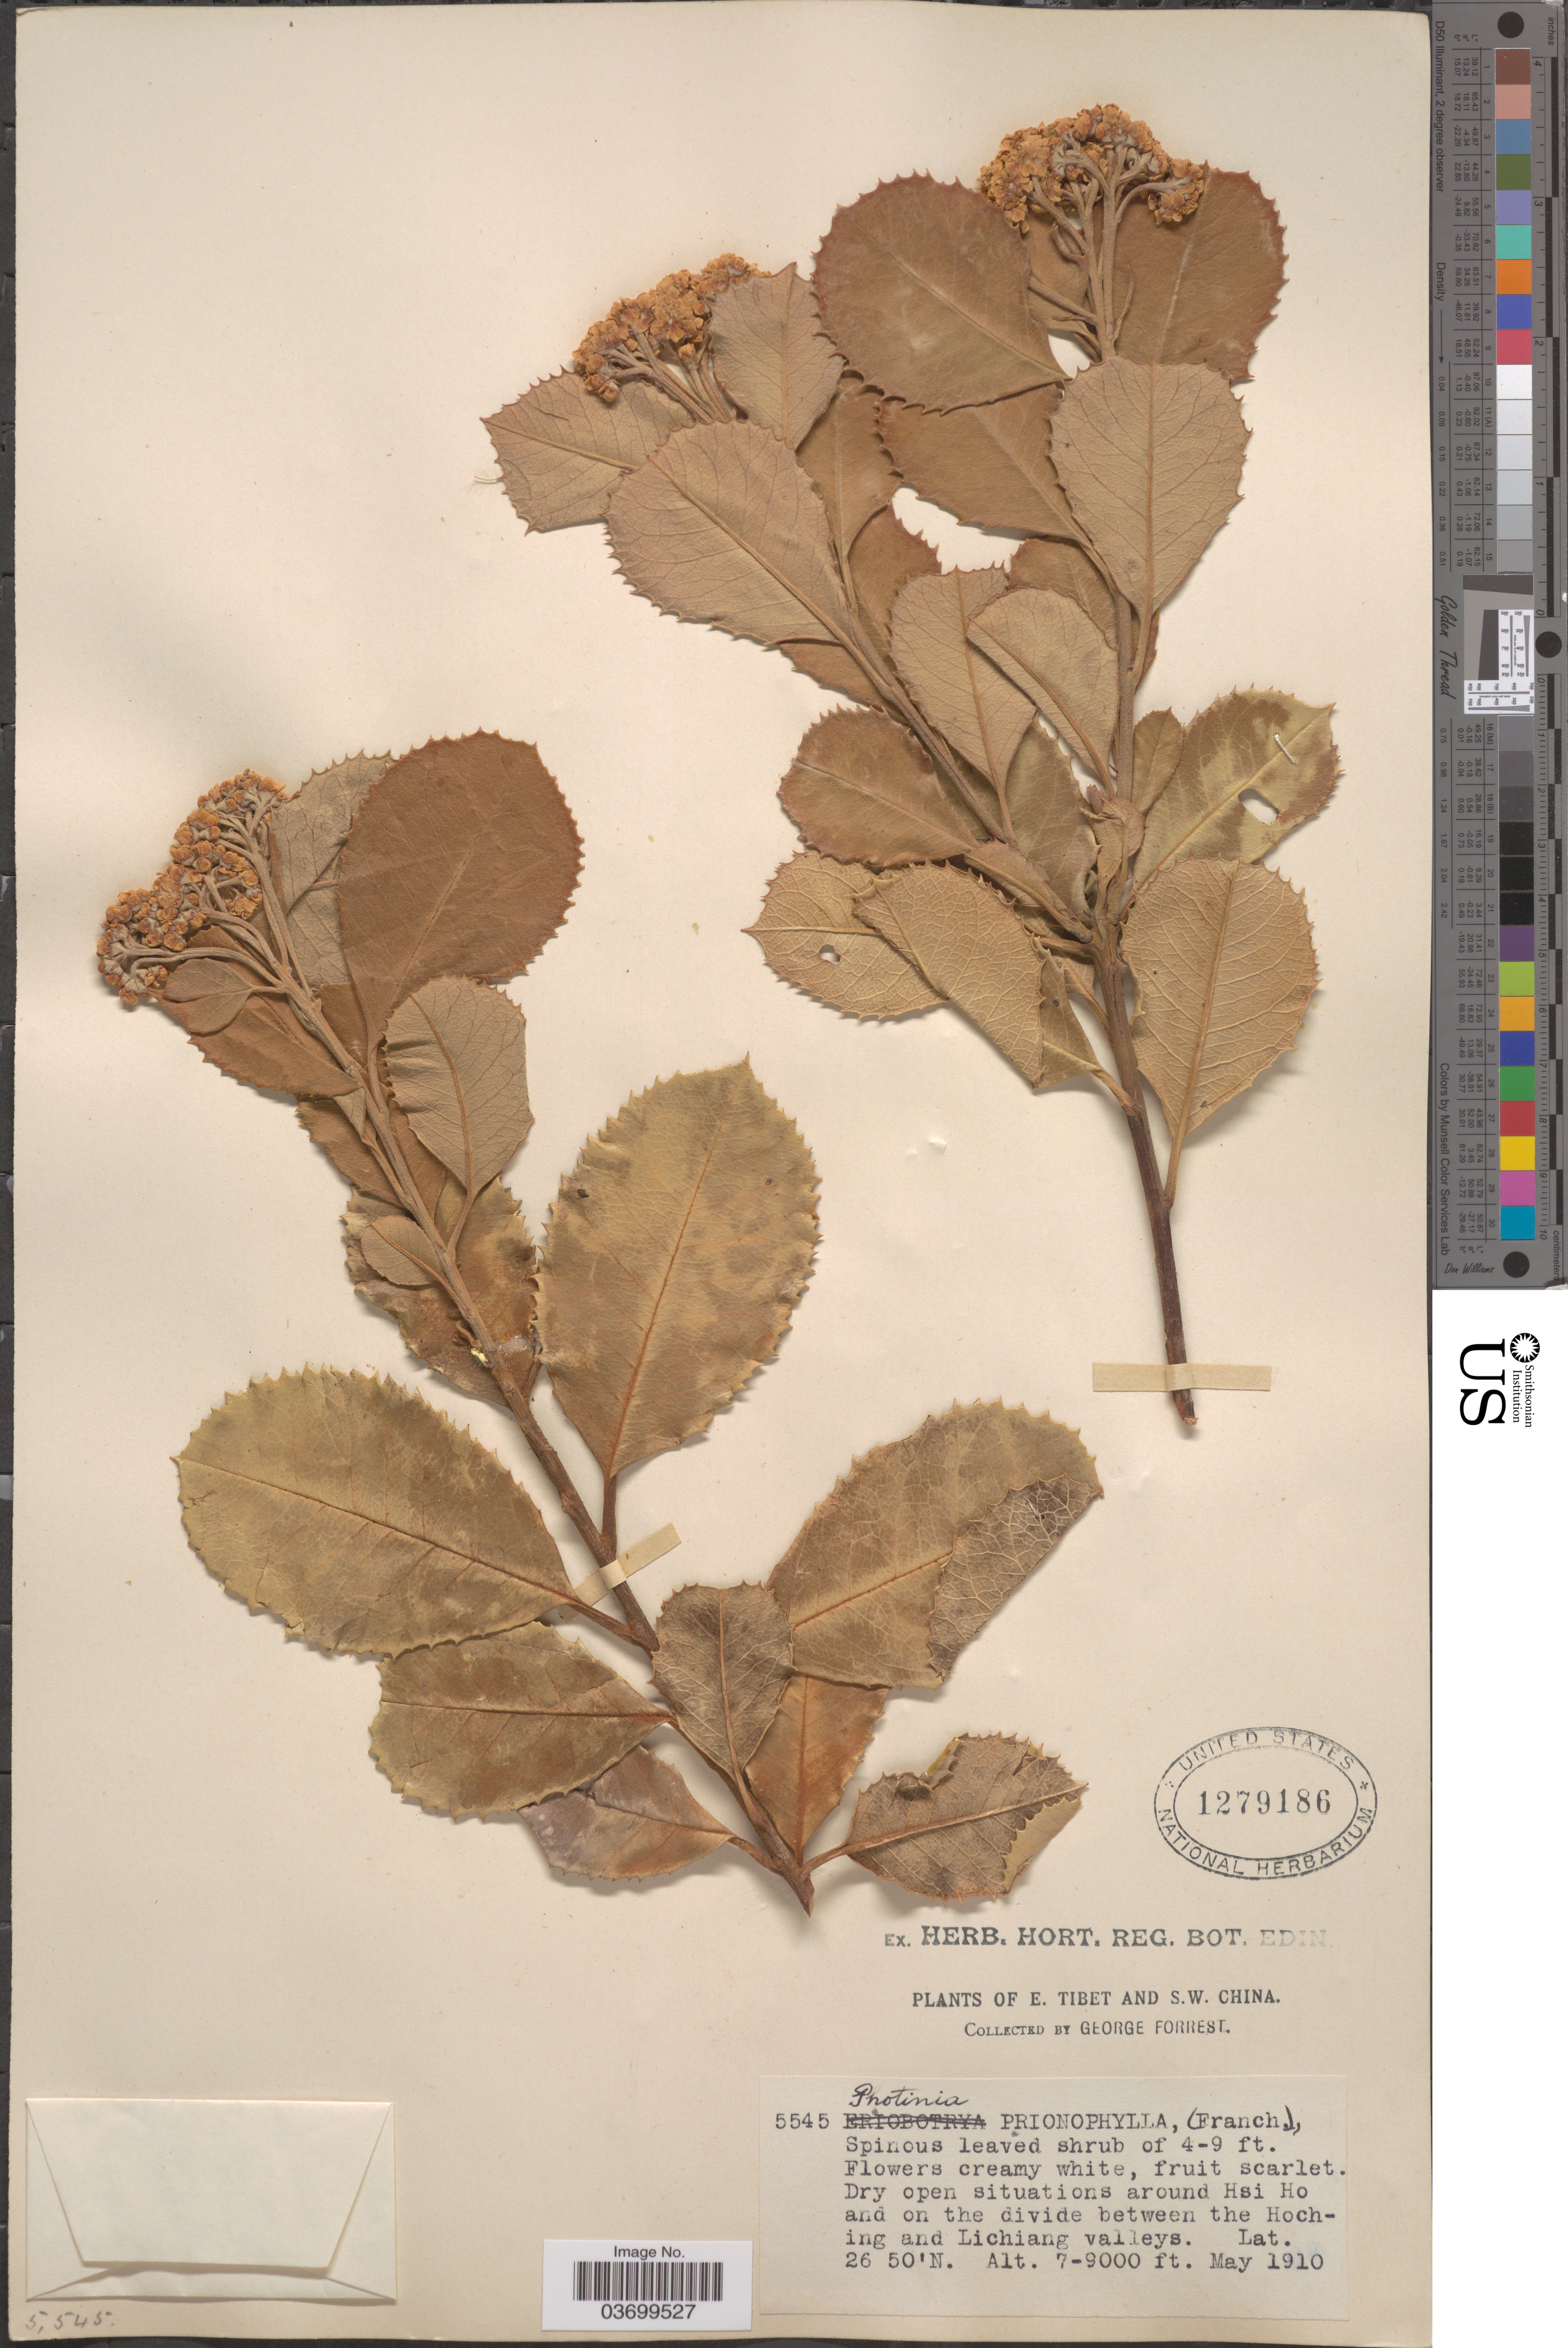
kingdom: Plantae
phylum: Tracheophyta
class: Magnoliopsida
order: Rosales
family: Rosaceae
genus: Photinia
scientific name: Photinia prionophylla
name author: (Franch.) C.K. Schneid.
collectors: G. Forrest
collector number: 5545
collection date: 1910-05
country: China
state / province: Xizang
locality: E. Tibet and S.W. China. Around Hsi ho and on the divide between the Hoching and Lichiang valleys.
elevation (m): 2134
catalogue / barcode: US 1279186